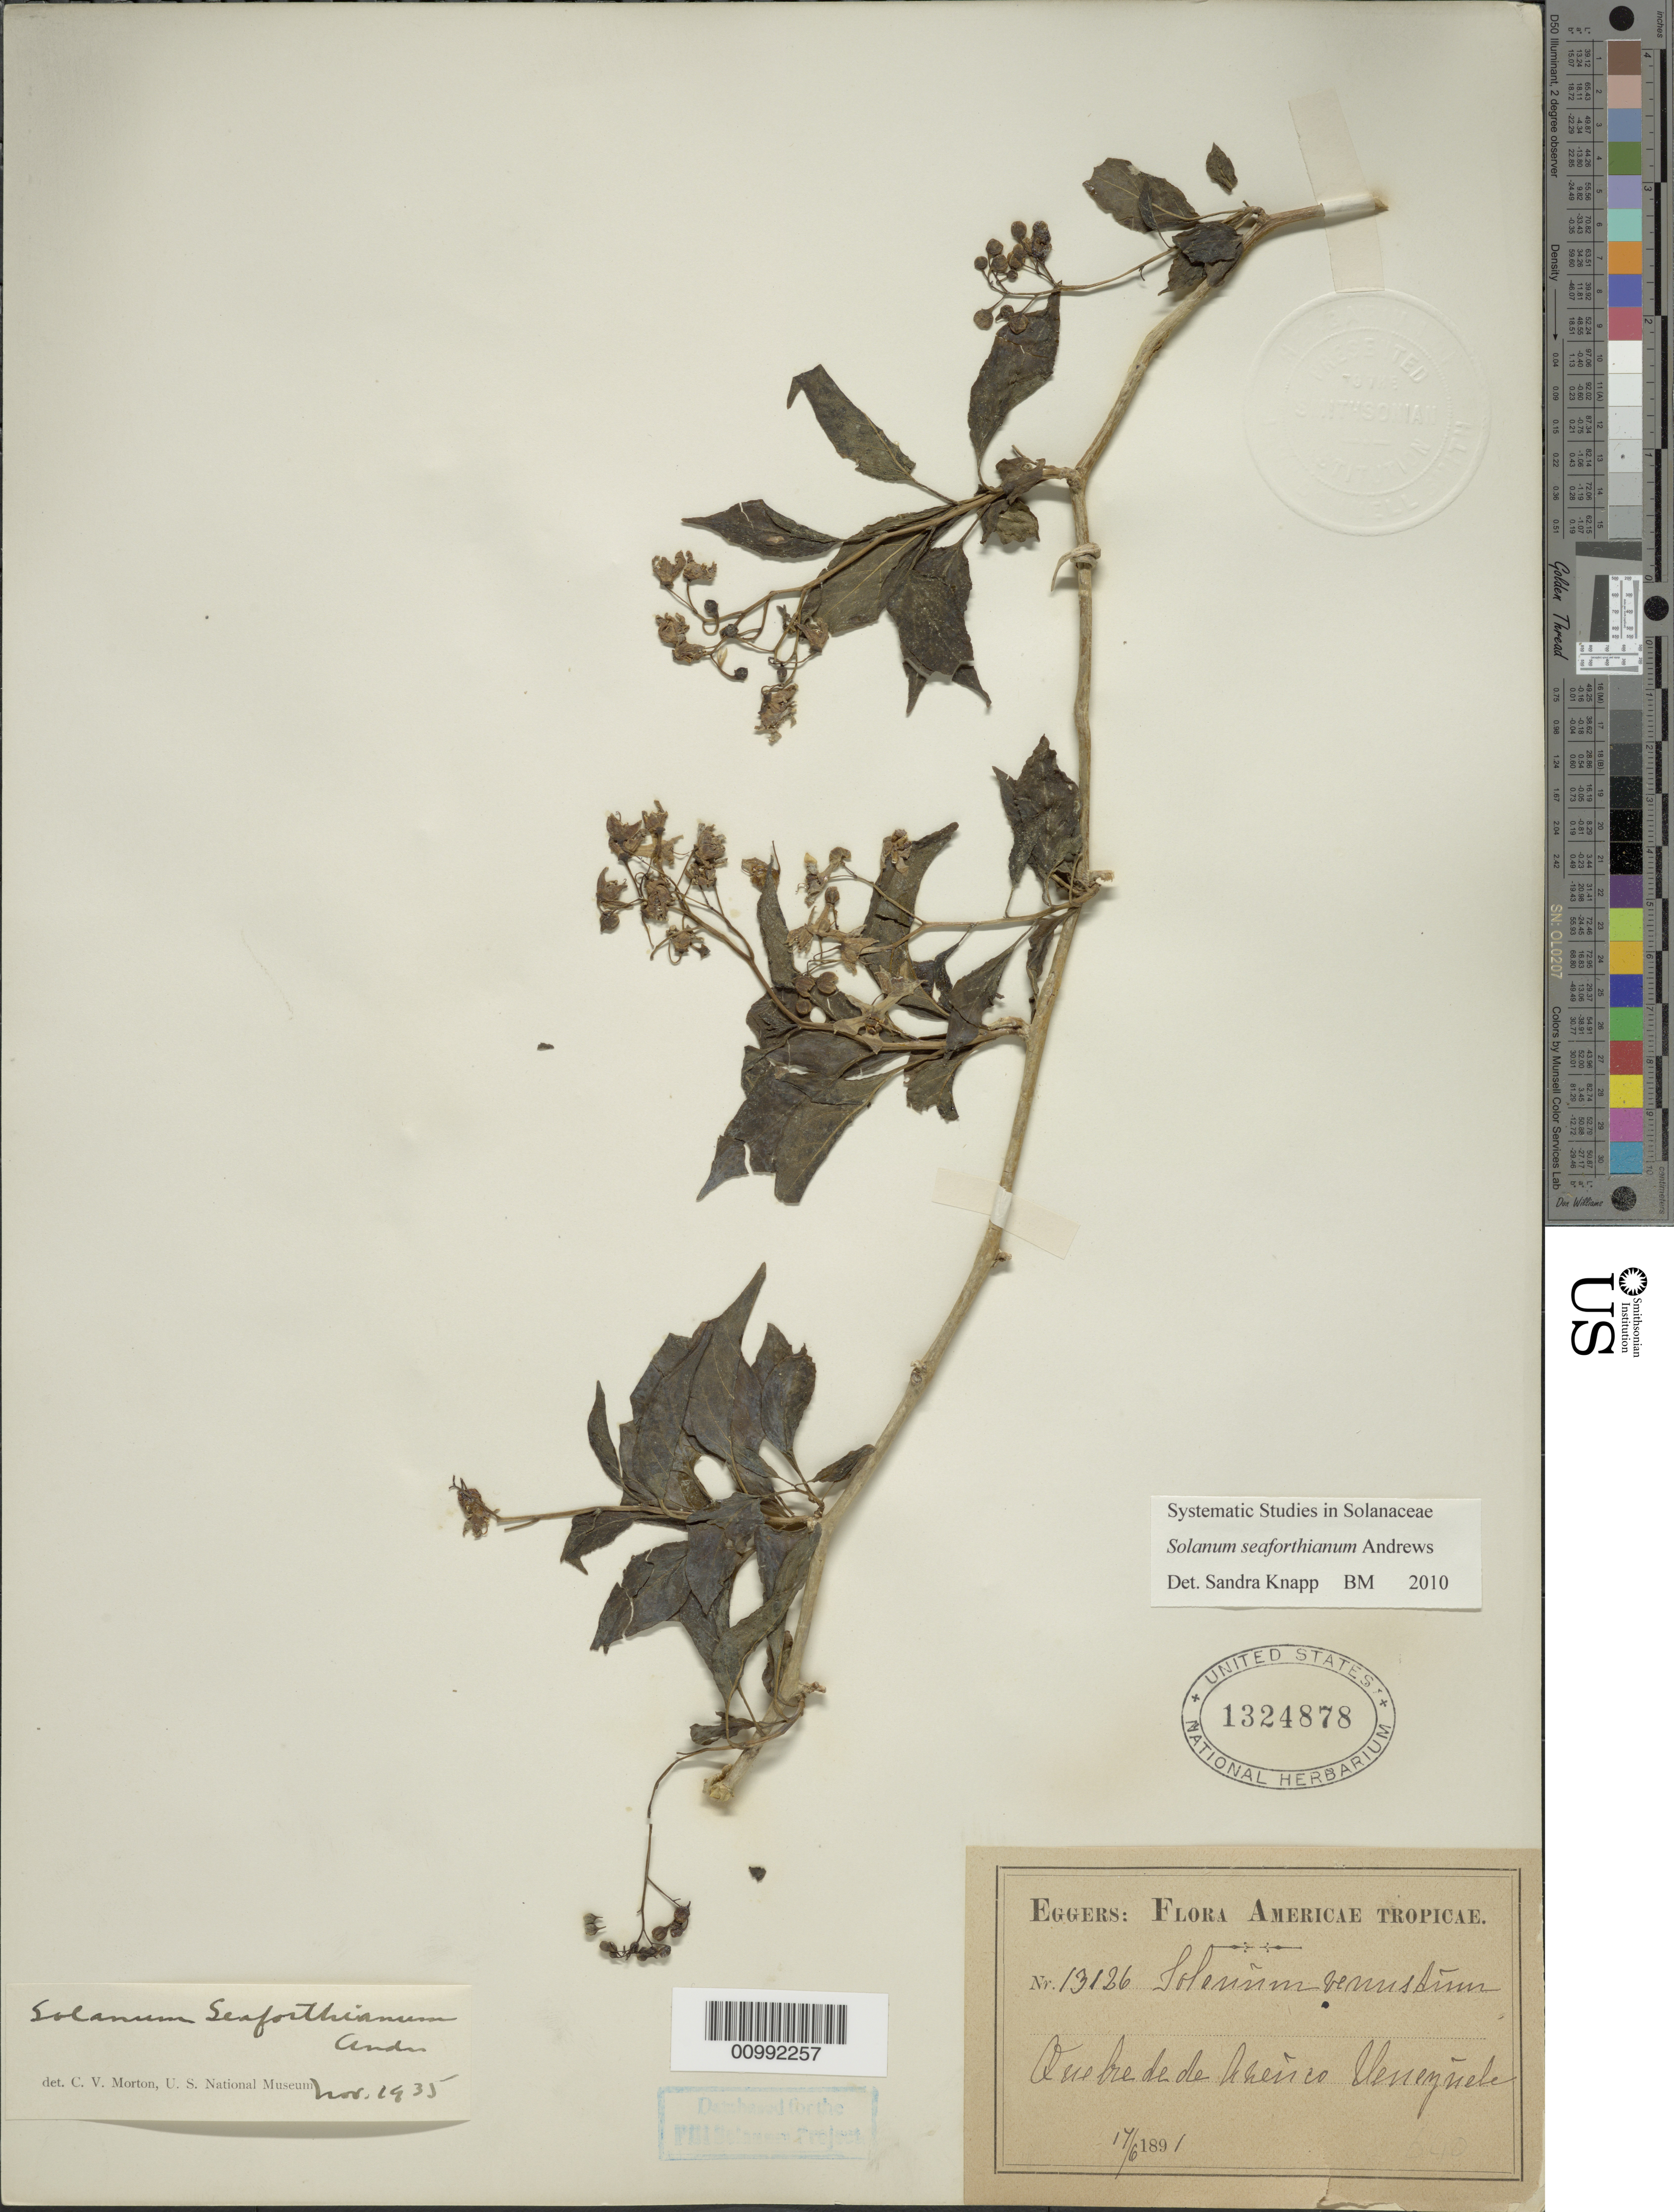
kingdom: Plantae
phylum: Tracheophyta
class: Magnoliopsida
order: Solanales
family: Solanaceae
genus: Solanum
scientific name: Solanum seaforthianum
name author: Andrews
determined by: Knapp, S. D.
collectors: H. F. A. von Eggers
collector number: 13126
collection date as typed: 17 Jun 1891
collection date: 1891-06-17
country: Venezuela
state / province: Distrito Federal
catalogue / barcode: US 1324878